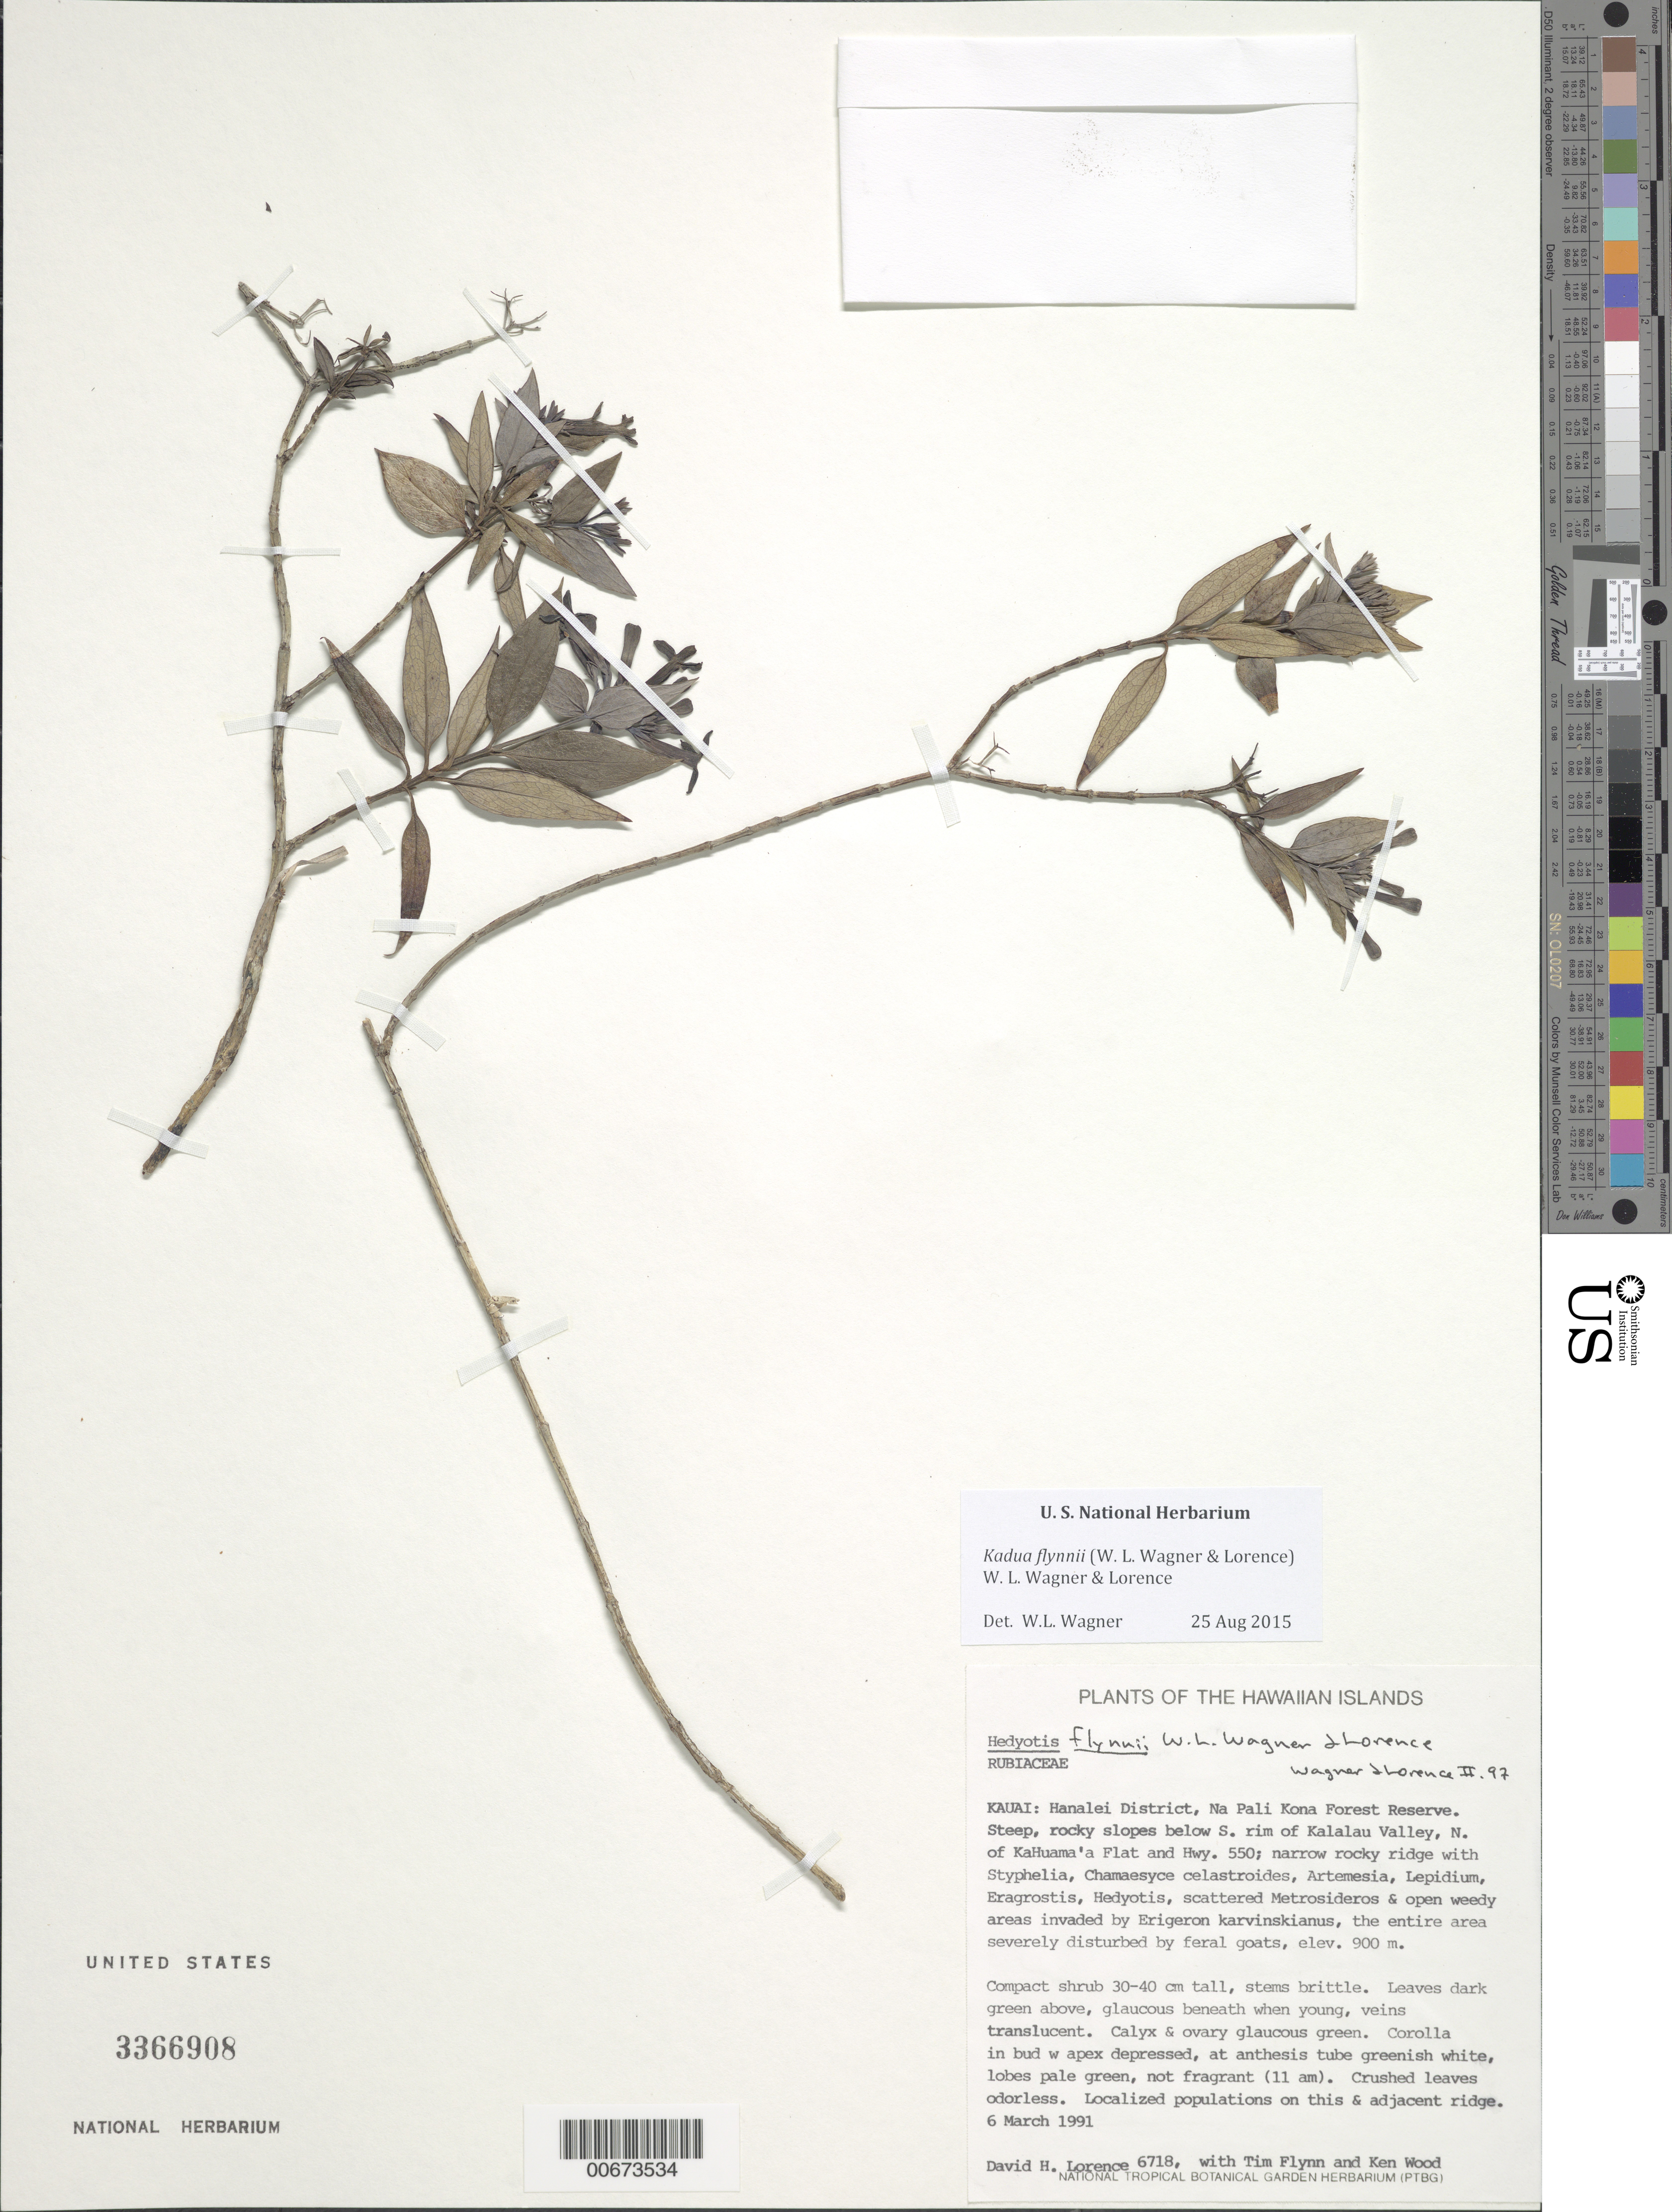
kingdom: Plantae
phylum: Tracheophyta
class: Magnoliopsida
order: Gentianales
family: Rubiaceae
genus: Kadua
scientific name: Kadua flynnii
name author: (W.L. Wagner & Lorence) W.L. Wagner & Lorence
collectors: D. Lorence, T. W. Flynn & K. Wood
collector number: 6718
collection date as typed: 6 Mar 1991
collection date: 1991-03-06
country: United States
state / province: Hawaii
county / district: Kauai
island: Kaua'i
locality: Hanalei District, Na Pali Kona Forest Reserve, steep rocky slopes below S rim of Kalalau Valley, N of Kahuama's Flat and Hwy 550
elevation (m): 168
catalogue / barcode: US 3366908